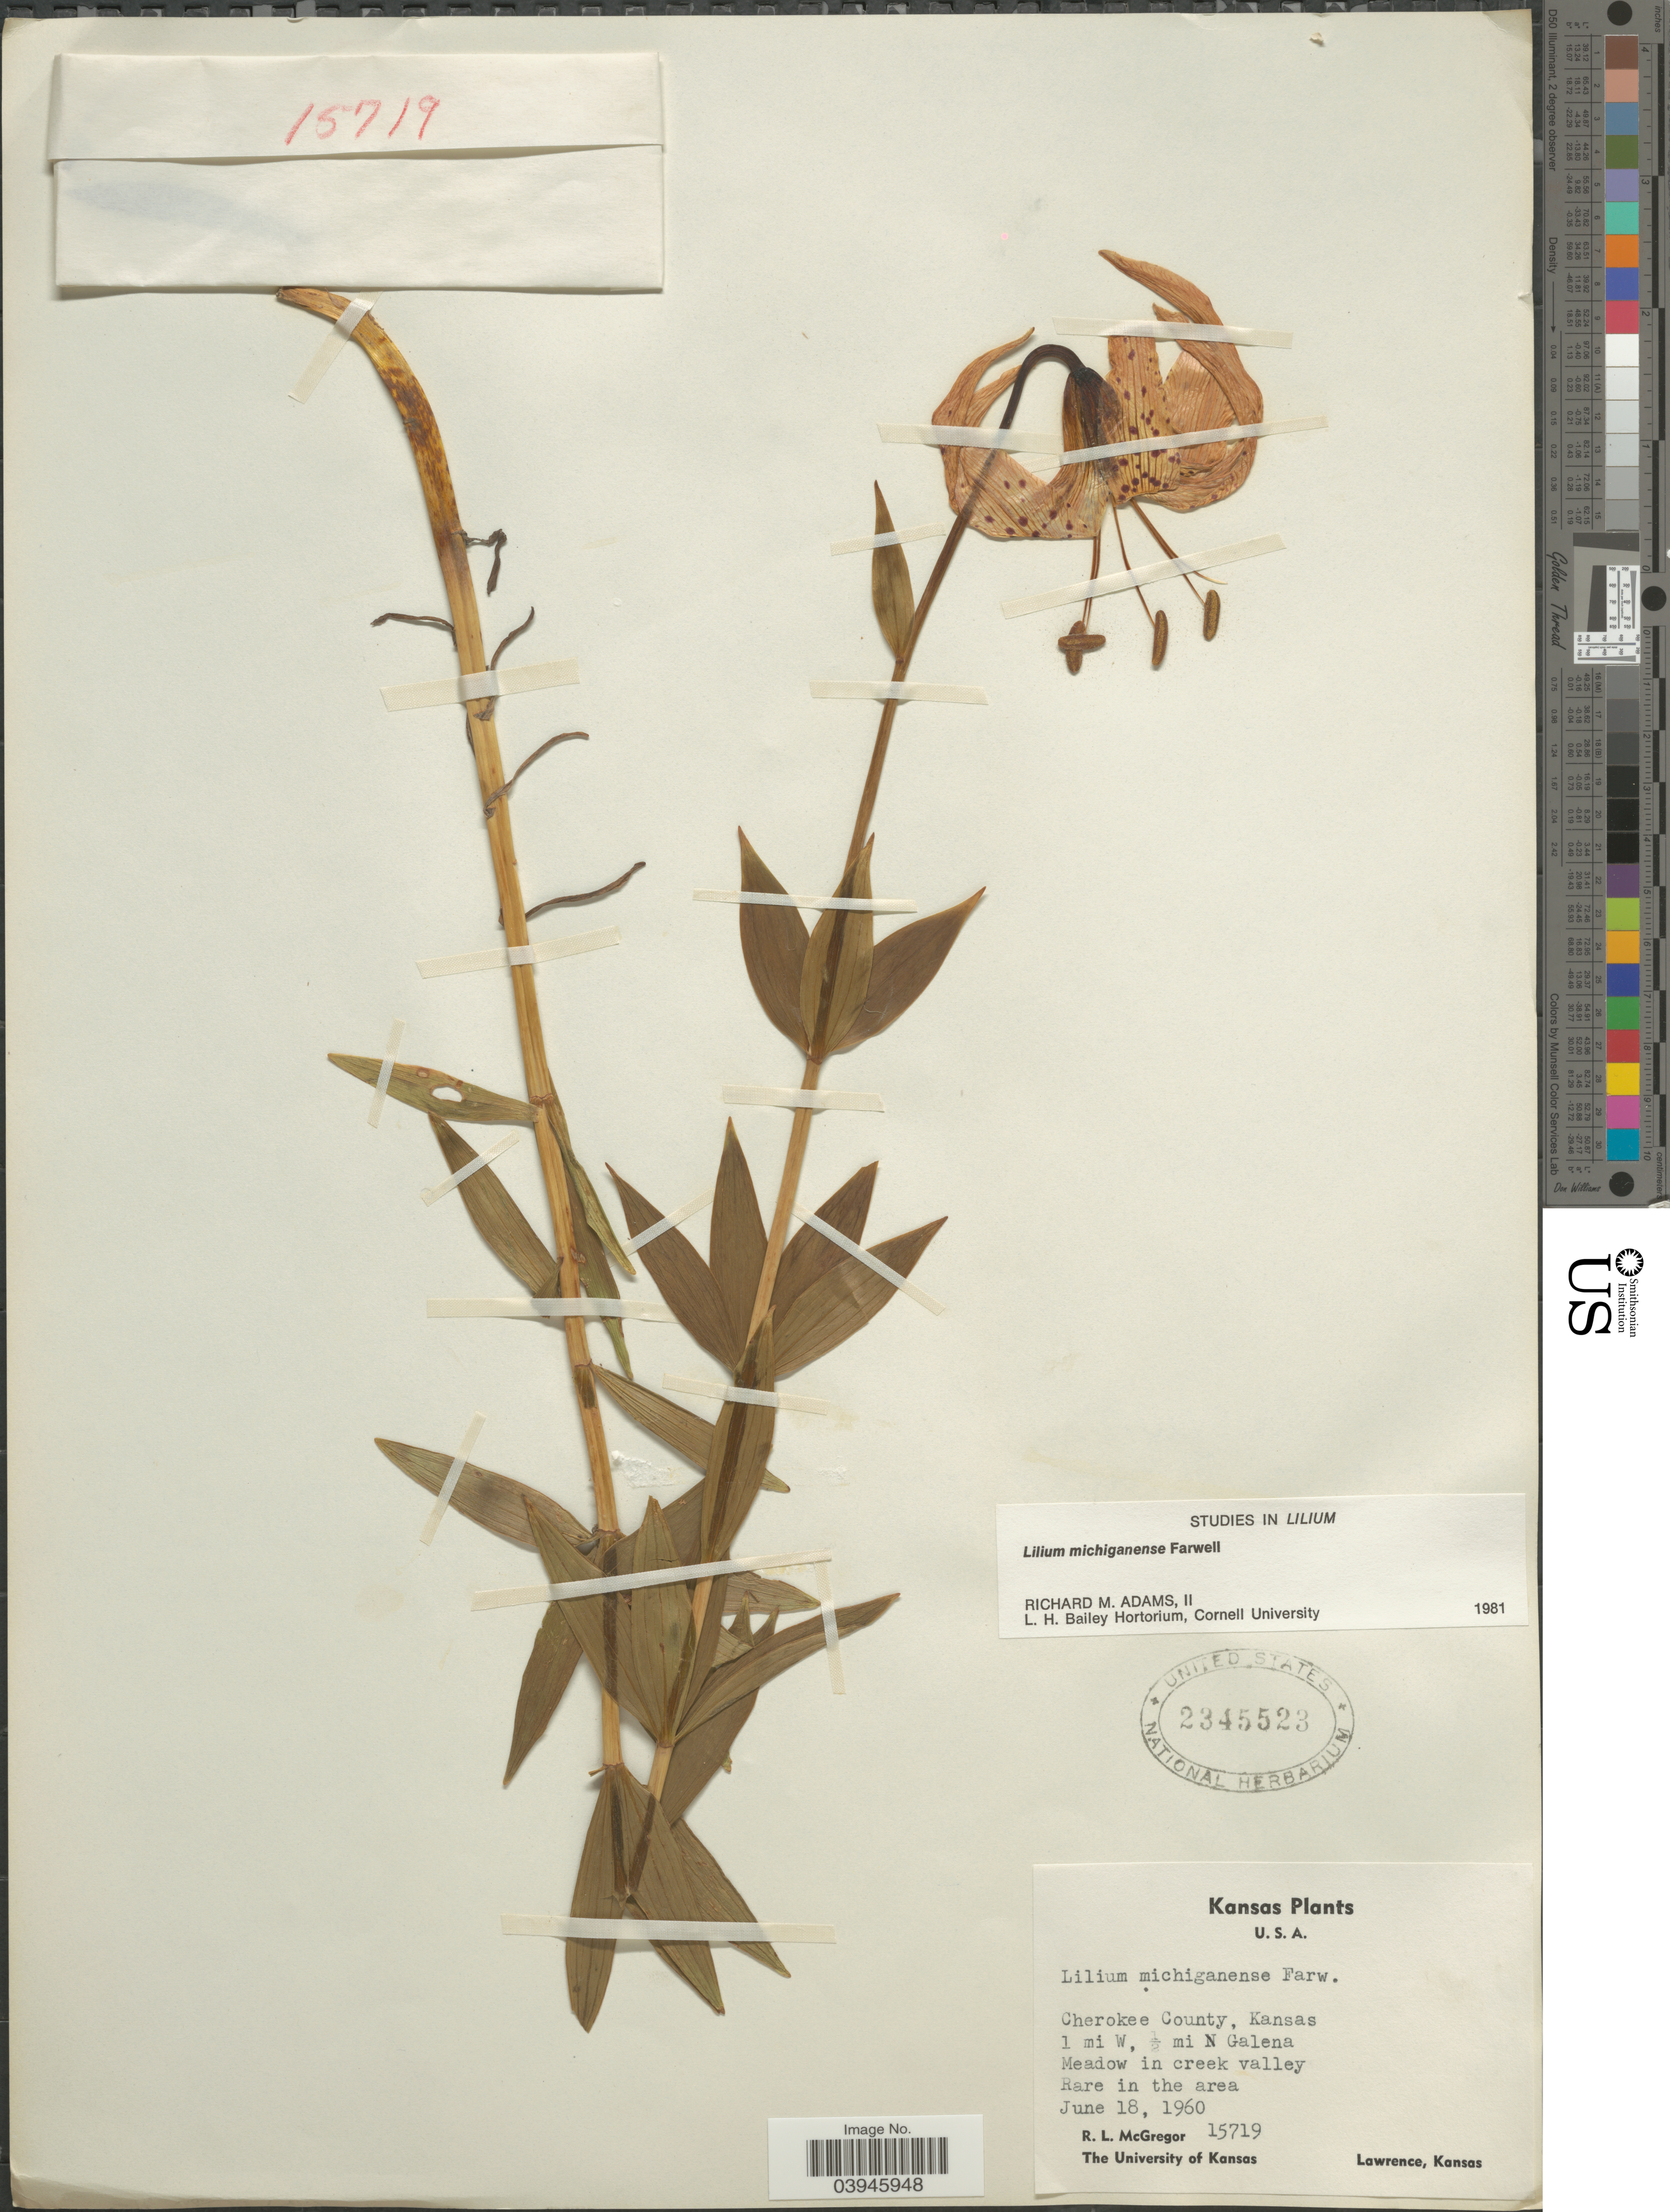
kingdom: Plantae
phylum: Tracheophyta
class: Liliopsida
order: Liliales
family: Liliaceae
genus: Lilium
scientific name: Lilium michiganense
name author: Farw.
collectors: R. McGregor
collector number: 15719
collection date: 1960-06-18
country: United States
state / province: Kansas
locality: Cherokee County. 1 mi W, ½ mi N of Galena. Meadow in creek valley.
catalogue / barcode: US 2345523